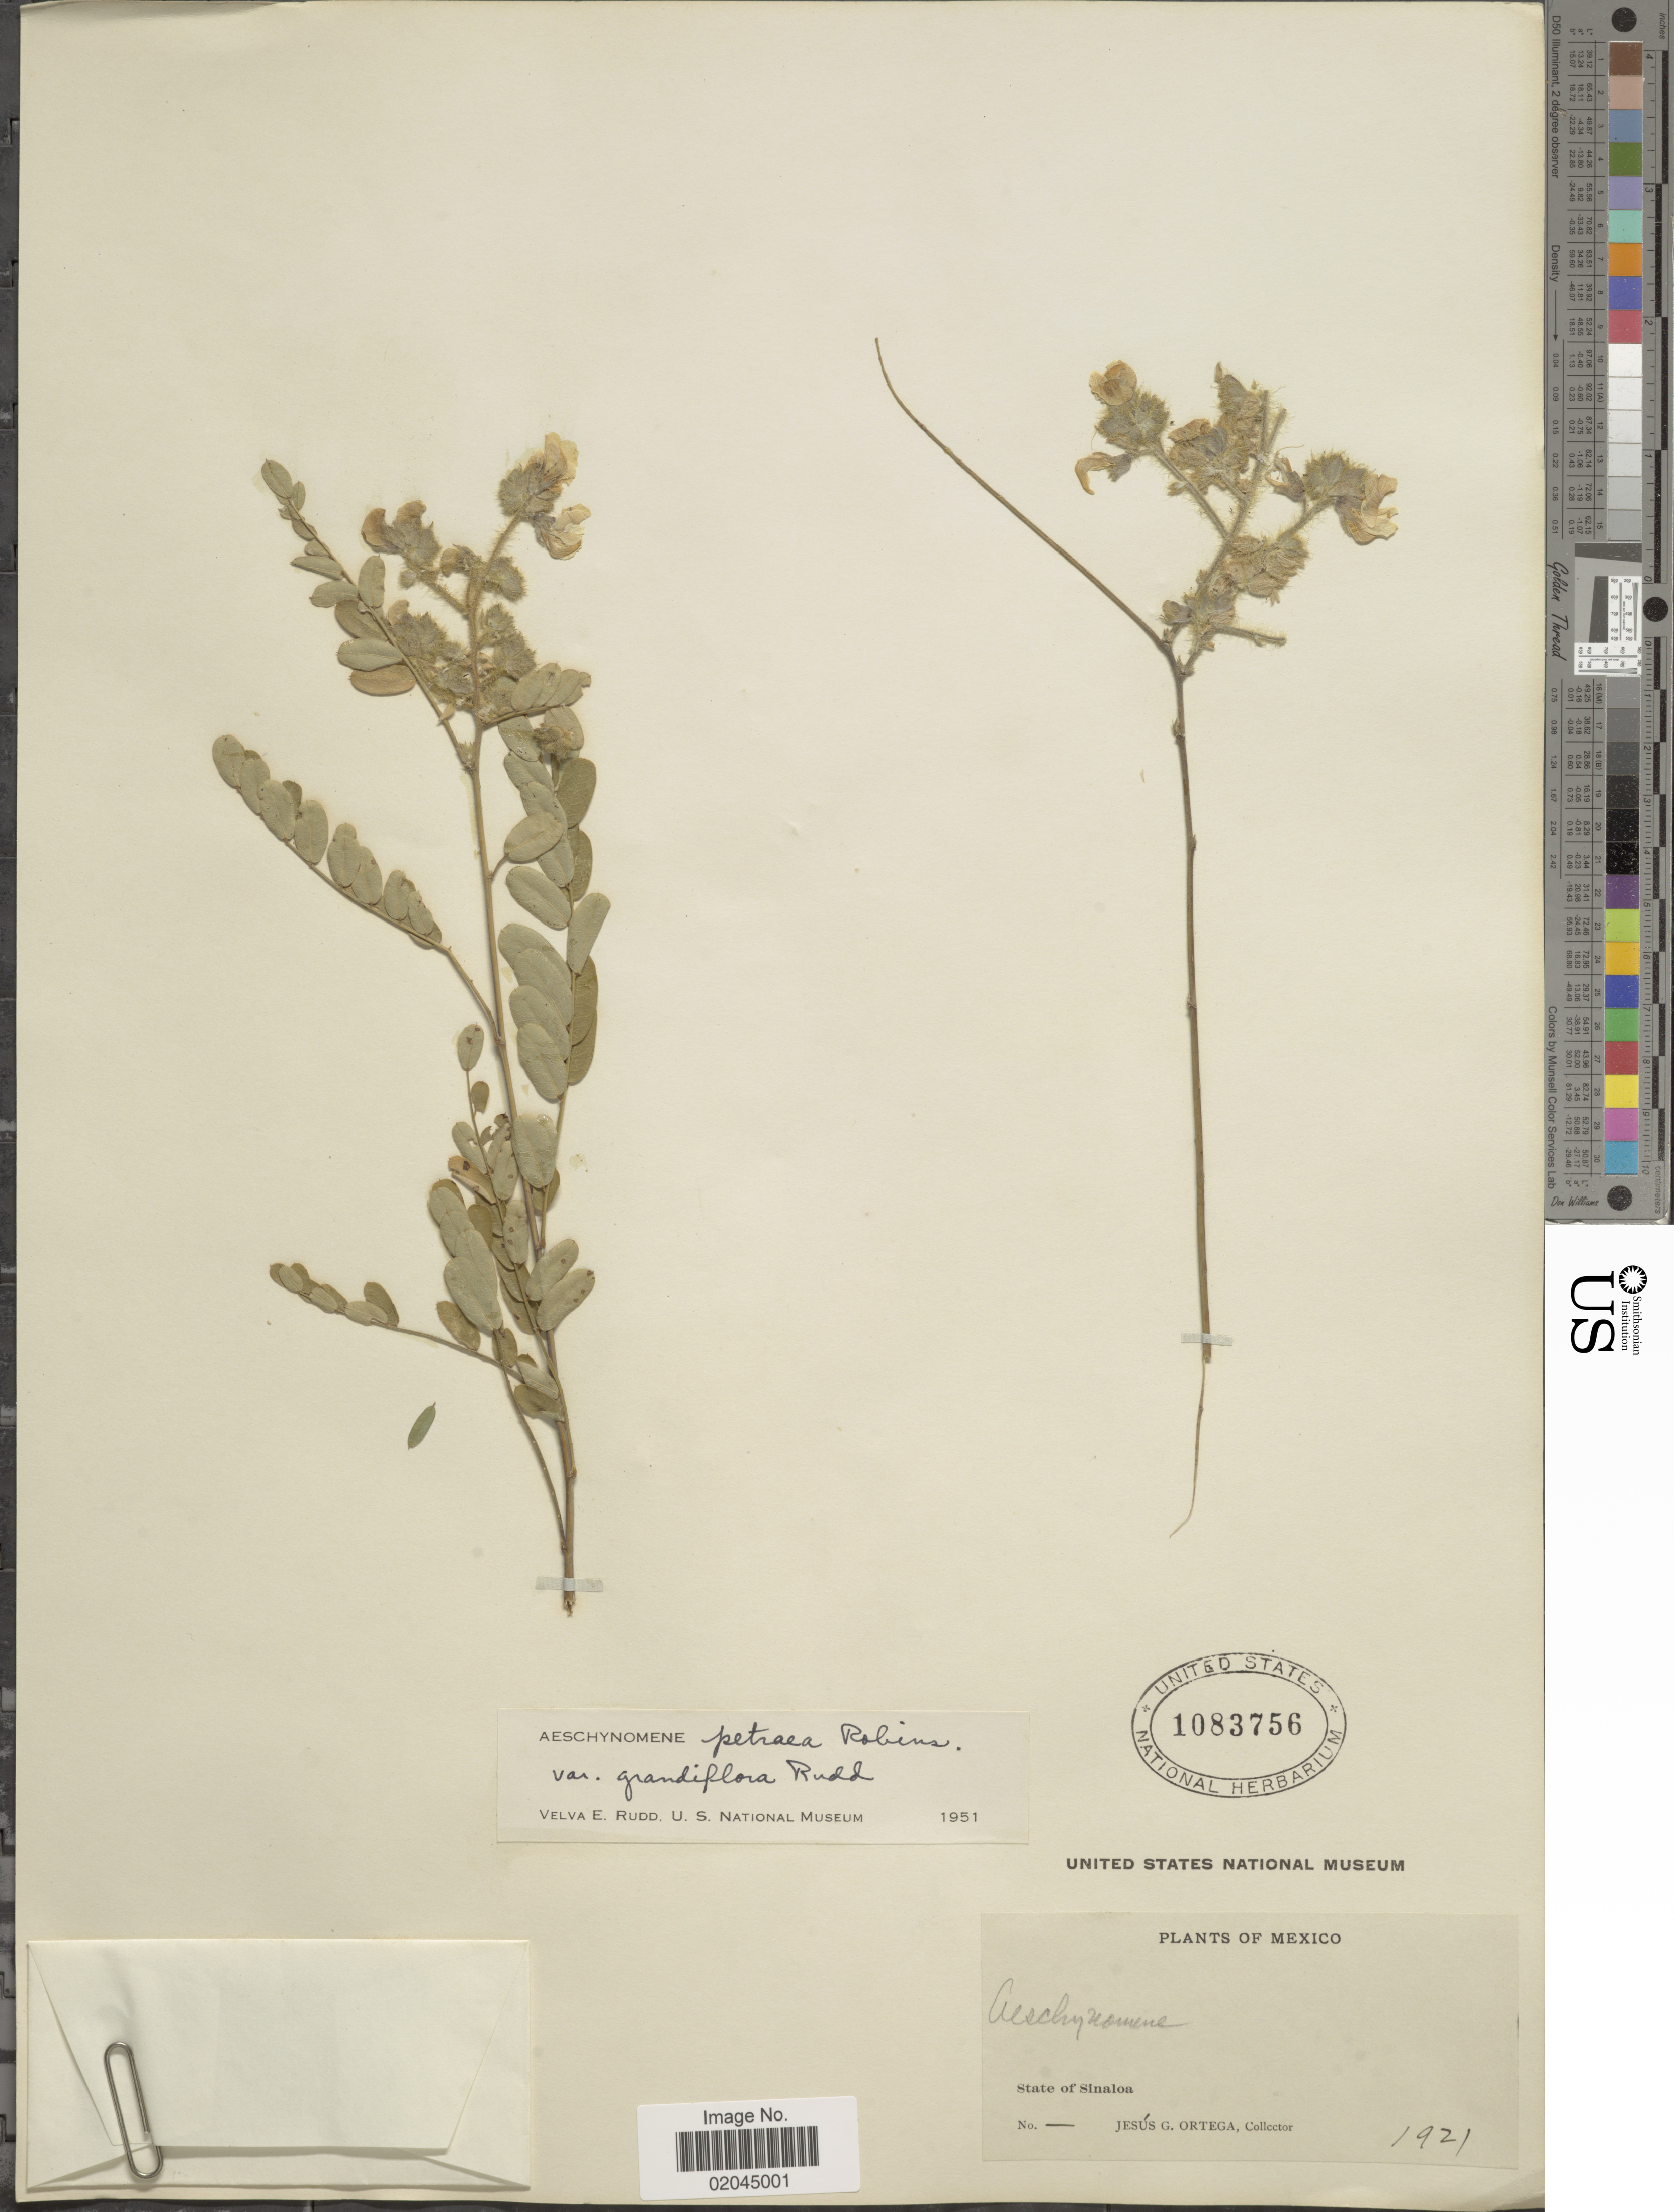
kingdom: Plantae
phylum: Tracheophyta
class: Magnoliopsida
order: Fabales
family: Fabaceae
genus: Aeschynomene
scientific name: Aeschynomene petraea var. grandiflora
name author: Rudd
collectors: J. Ortega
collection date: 1921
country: Mexico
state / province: Sinaloa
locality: State of Sinaloa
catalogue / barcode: US 1083756